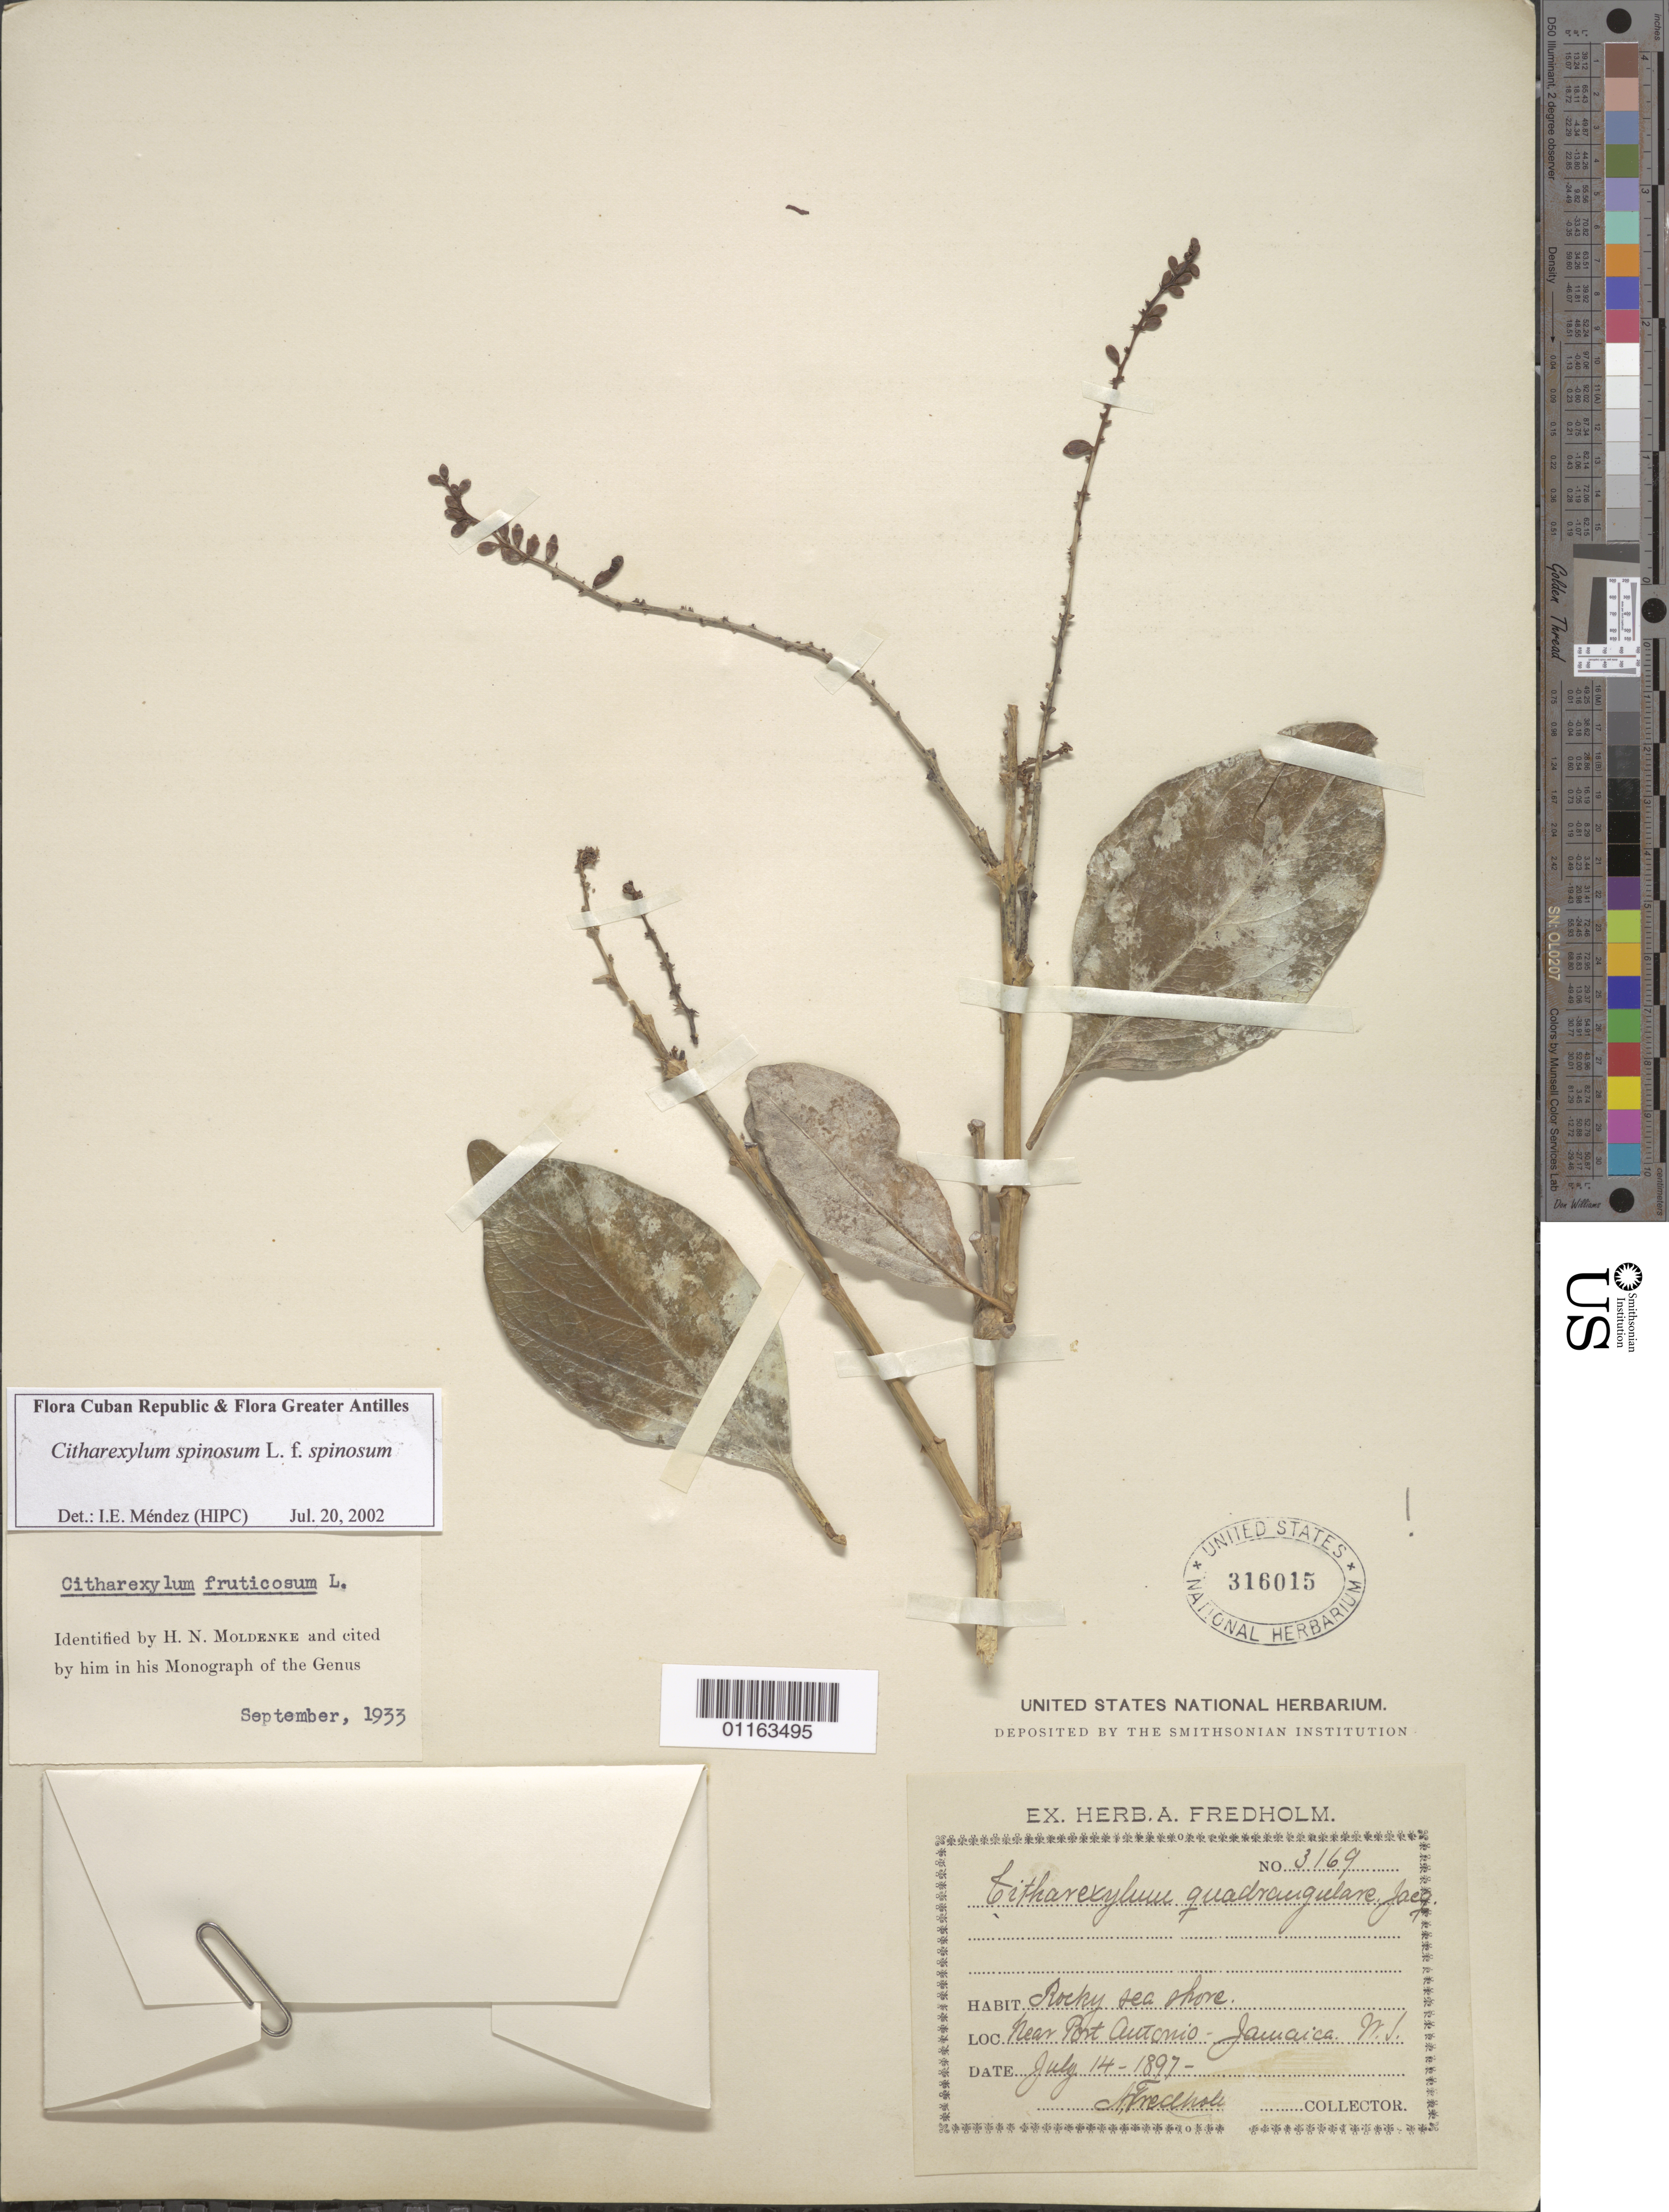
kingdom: Plantae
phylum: Tracheophyta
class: Magnoliopsida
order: Lamiales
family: Verbenaceae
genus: Citharexylum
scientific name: Citharexylum spinosum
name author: L.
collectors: A. Fredholm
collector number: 3169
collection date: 1897-07-14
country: Jamaica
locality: Near Port Antonio. W. I.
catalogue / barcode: US 316015